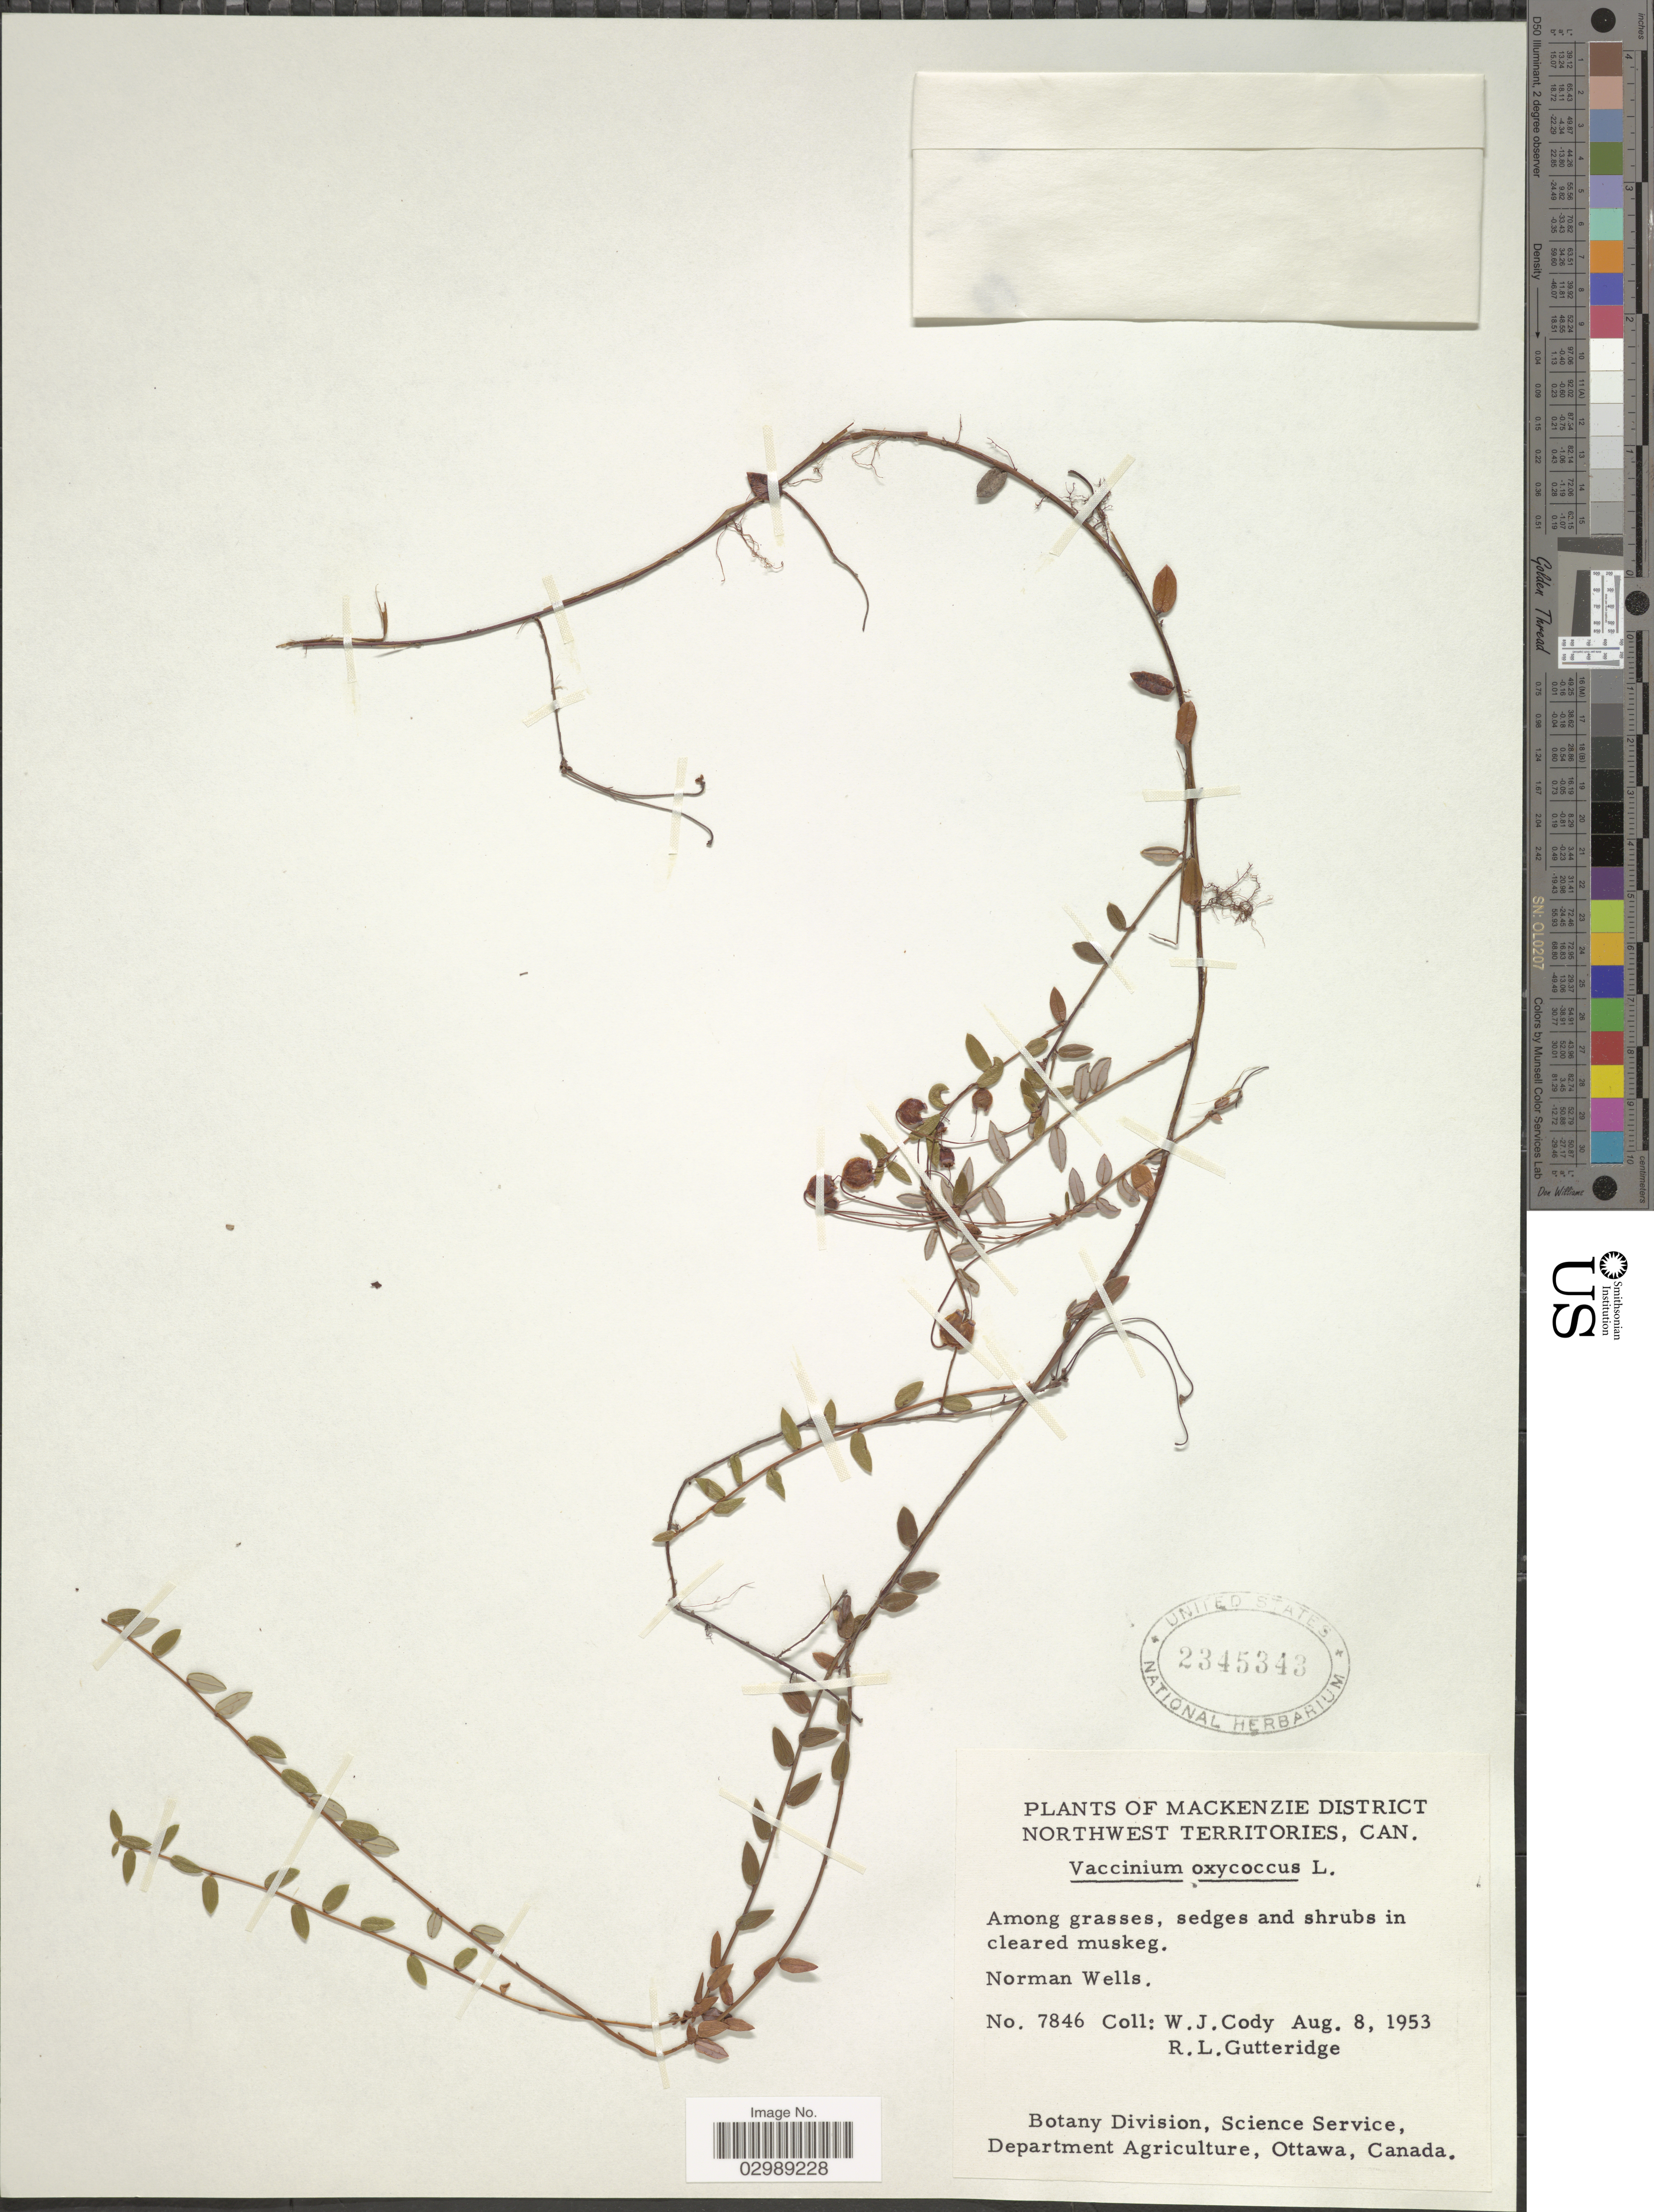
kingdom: Plantae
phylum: Tracheophyta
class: Magnoliopsida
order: Ericales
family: Ericaceae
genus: Vaccinium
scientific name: Vaccinium oxycoccos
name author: L.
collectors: W. Cody & R. Gutteridge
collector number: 7846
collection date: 1953-08-08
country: Canada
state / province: Northwest Territories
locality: Mackenzie District, Norman Wells.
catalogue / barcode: US 2345343